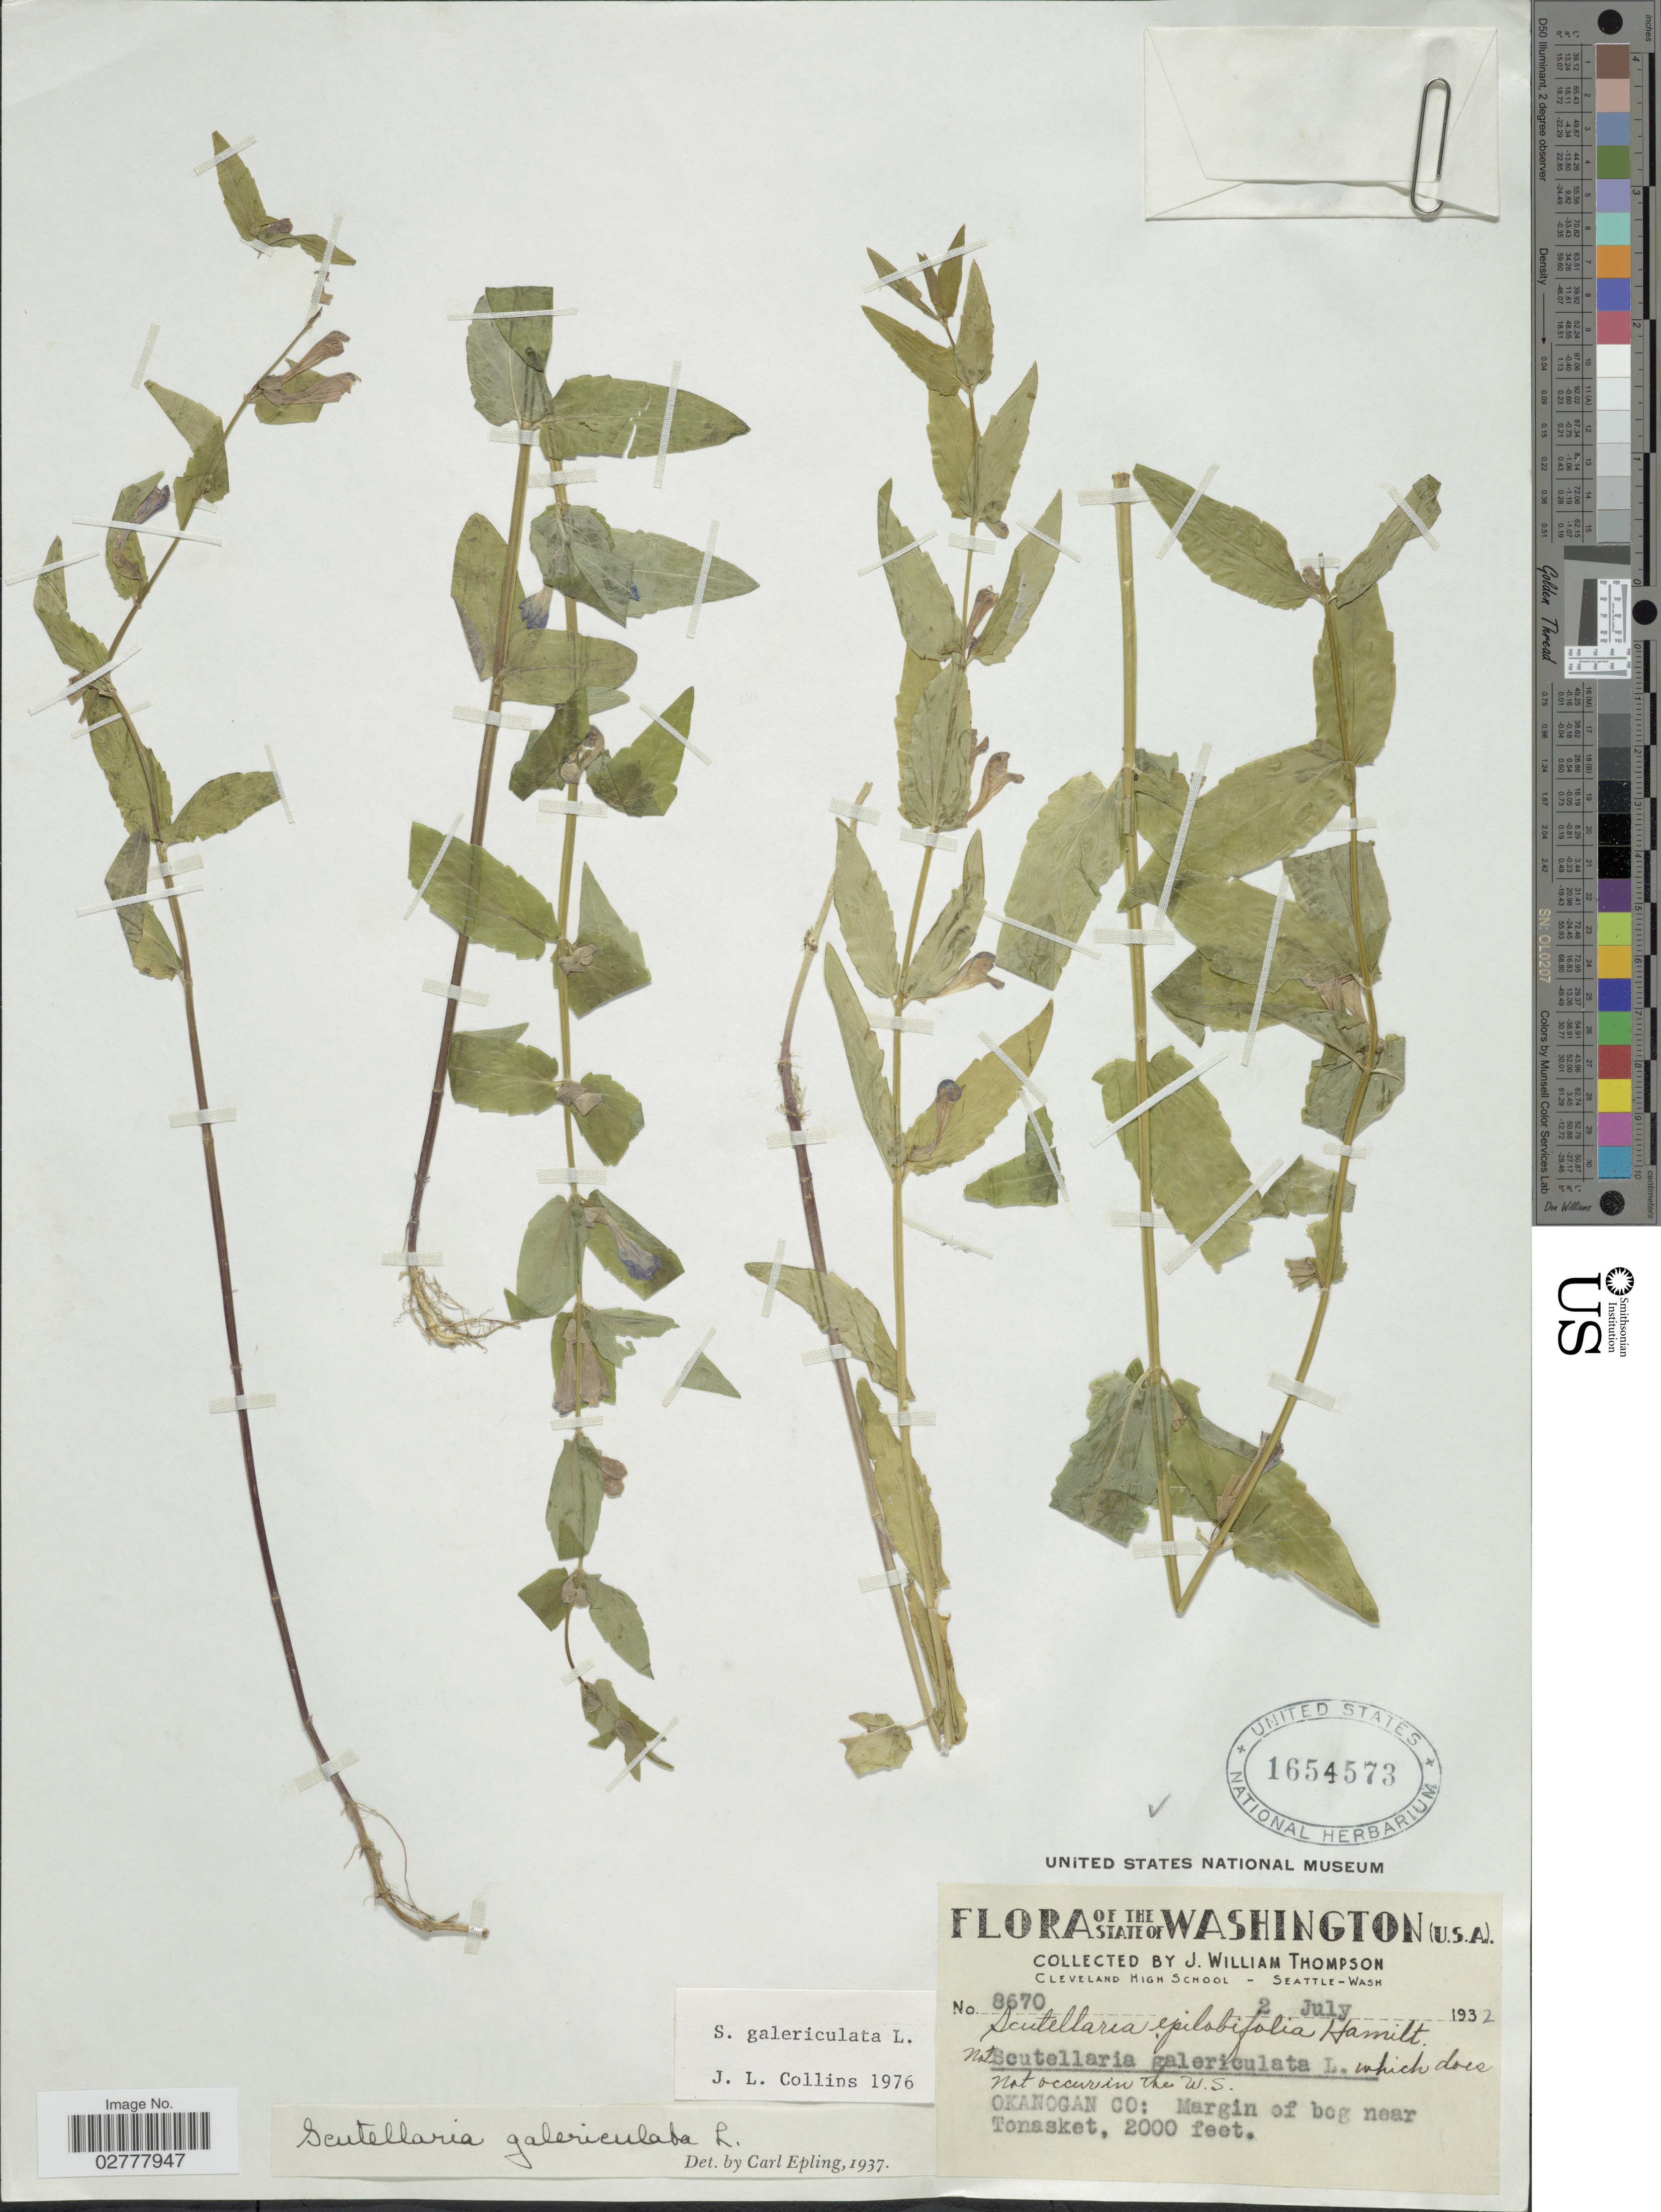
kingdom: Plantae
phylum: Tracheophyta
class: Magnoliopsida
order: Lamiales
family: Lamiaceae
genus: Scutellaria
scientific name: Scutellaria galericulata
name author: L.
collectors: J. W. Thompson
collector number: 8670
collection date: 1932-07-02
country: United States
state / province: Washington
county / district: Okanogan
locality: Okanogan Co: Margin of bog near Tonasket.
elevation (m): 610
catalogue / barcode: US 1654573